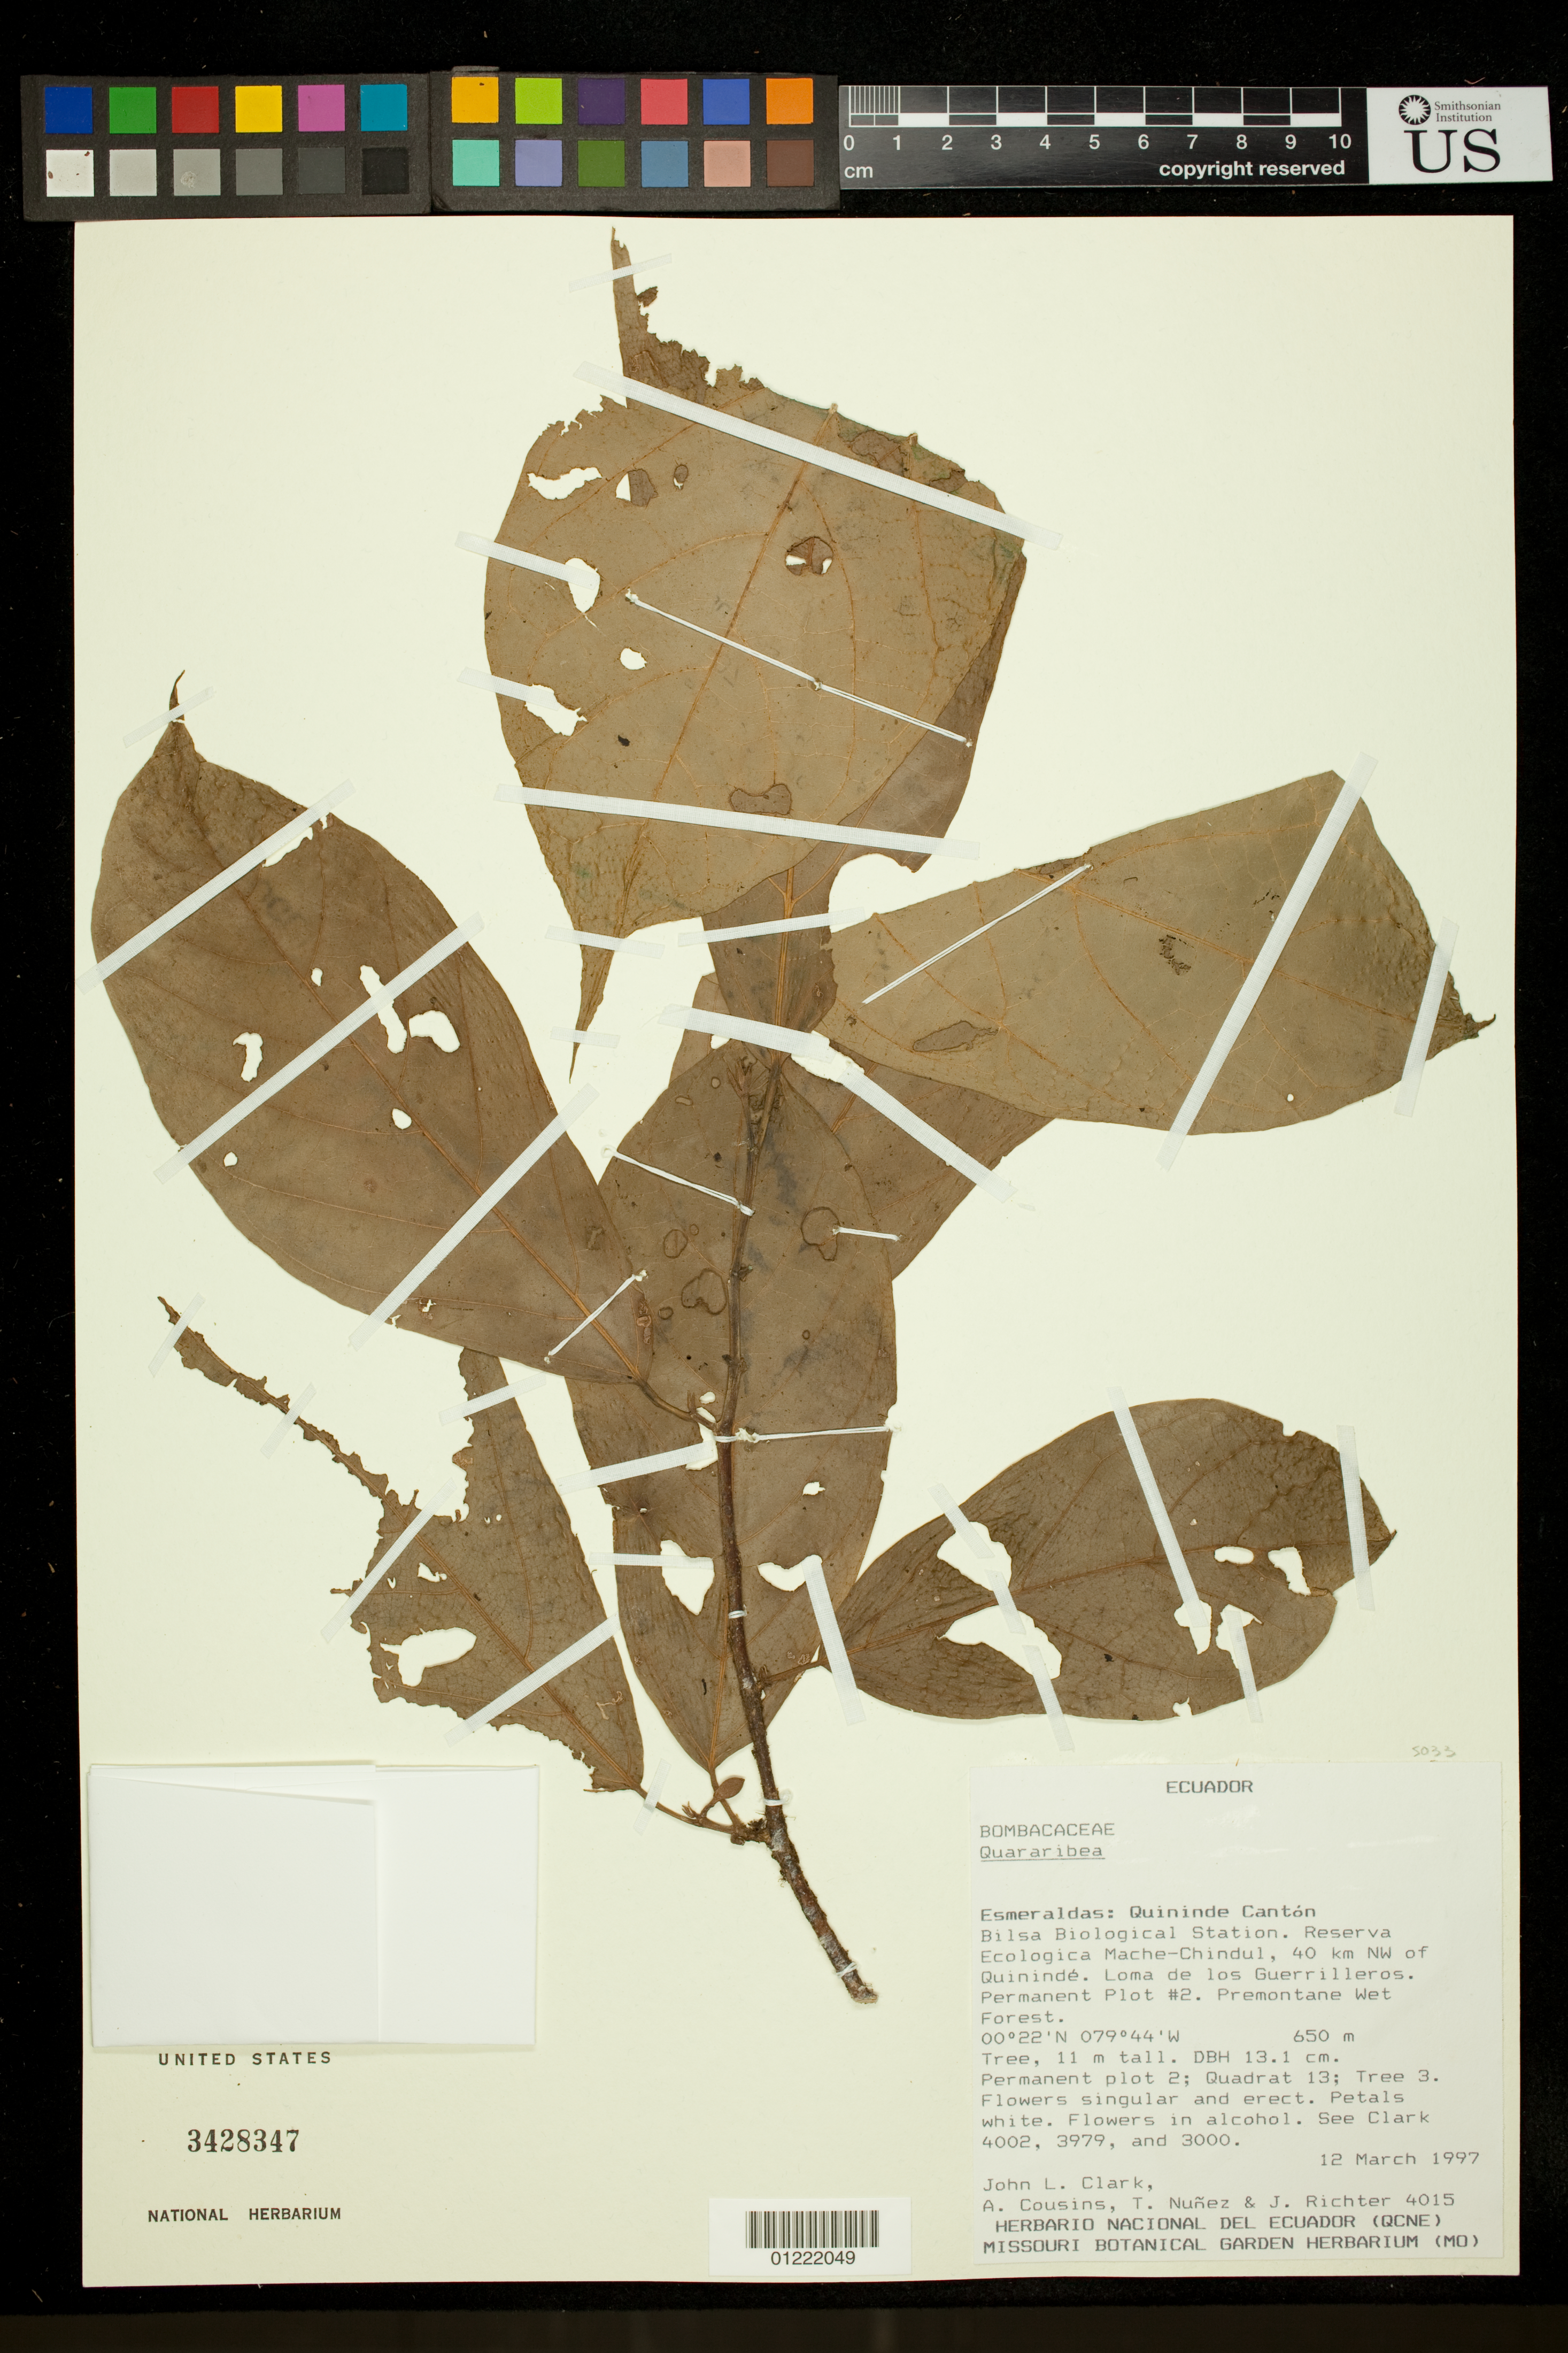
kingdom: Plantae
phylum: Tracheophyta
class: Magnoliopsida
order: Malvales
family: Malvaceae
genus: Quararibea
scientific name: Quararibea casasecae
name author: Fern. Alonso & Castrov.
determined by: Dorr, L. J., (BOT), Smithsonian Institution - National Museum of Natural History (UNITED STATES)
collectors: J. L. Clark, A. Cousins, T. Núñez & J. Richter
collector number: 4015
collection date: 1997-03-12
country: Ecuador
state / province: Esmeraldas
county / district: Quinindé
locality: Bilsa Bilogical Station Reserva Ecologica Mache-Chindul, 40 km NW of Quininde. Loma de Los Guerrilleros. Permanent Plot #2; Quadrat 13; Tree 3.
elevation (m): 650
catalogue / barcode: US 3428347